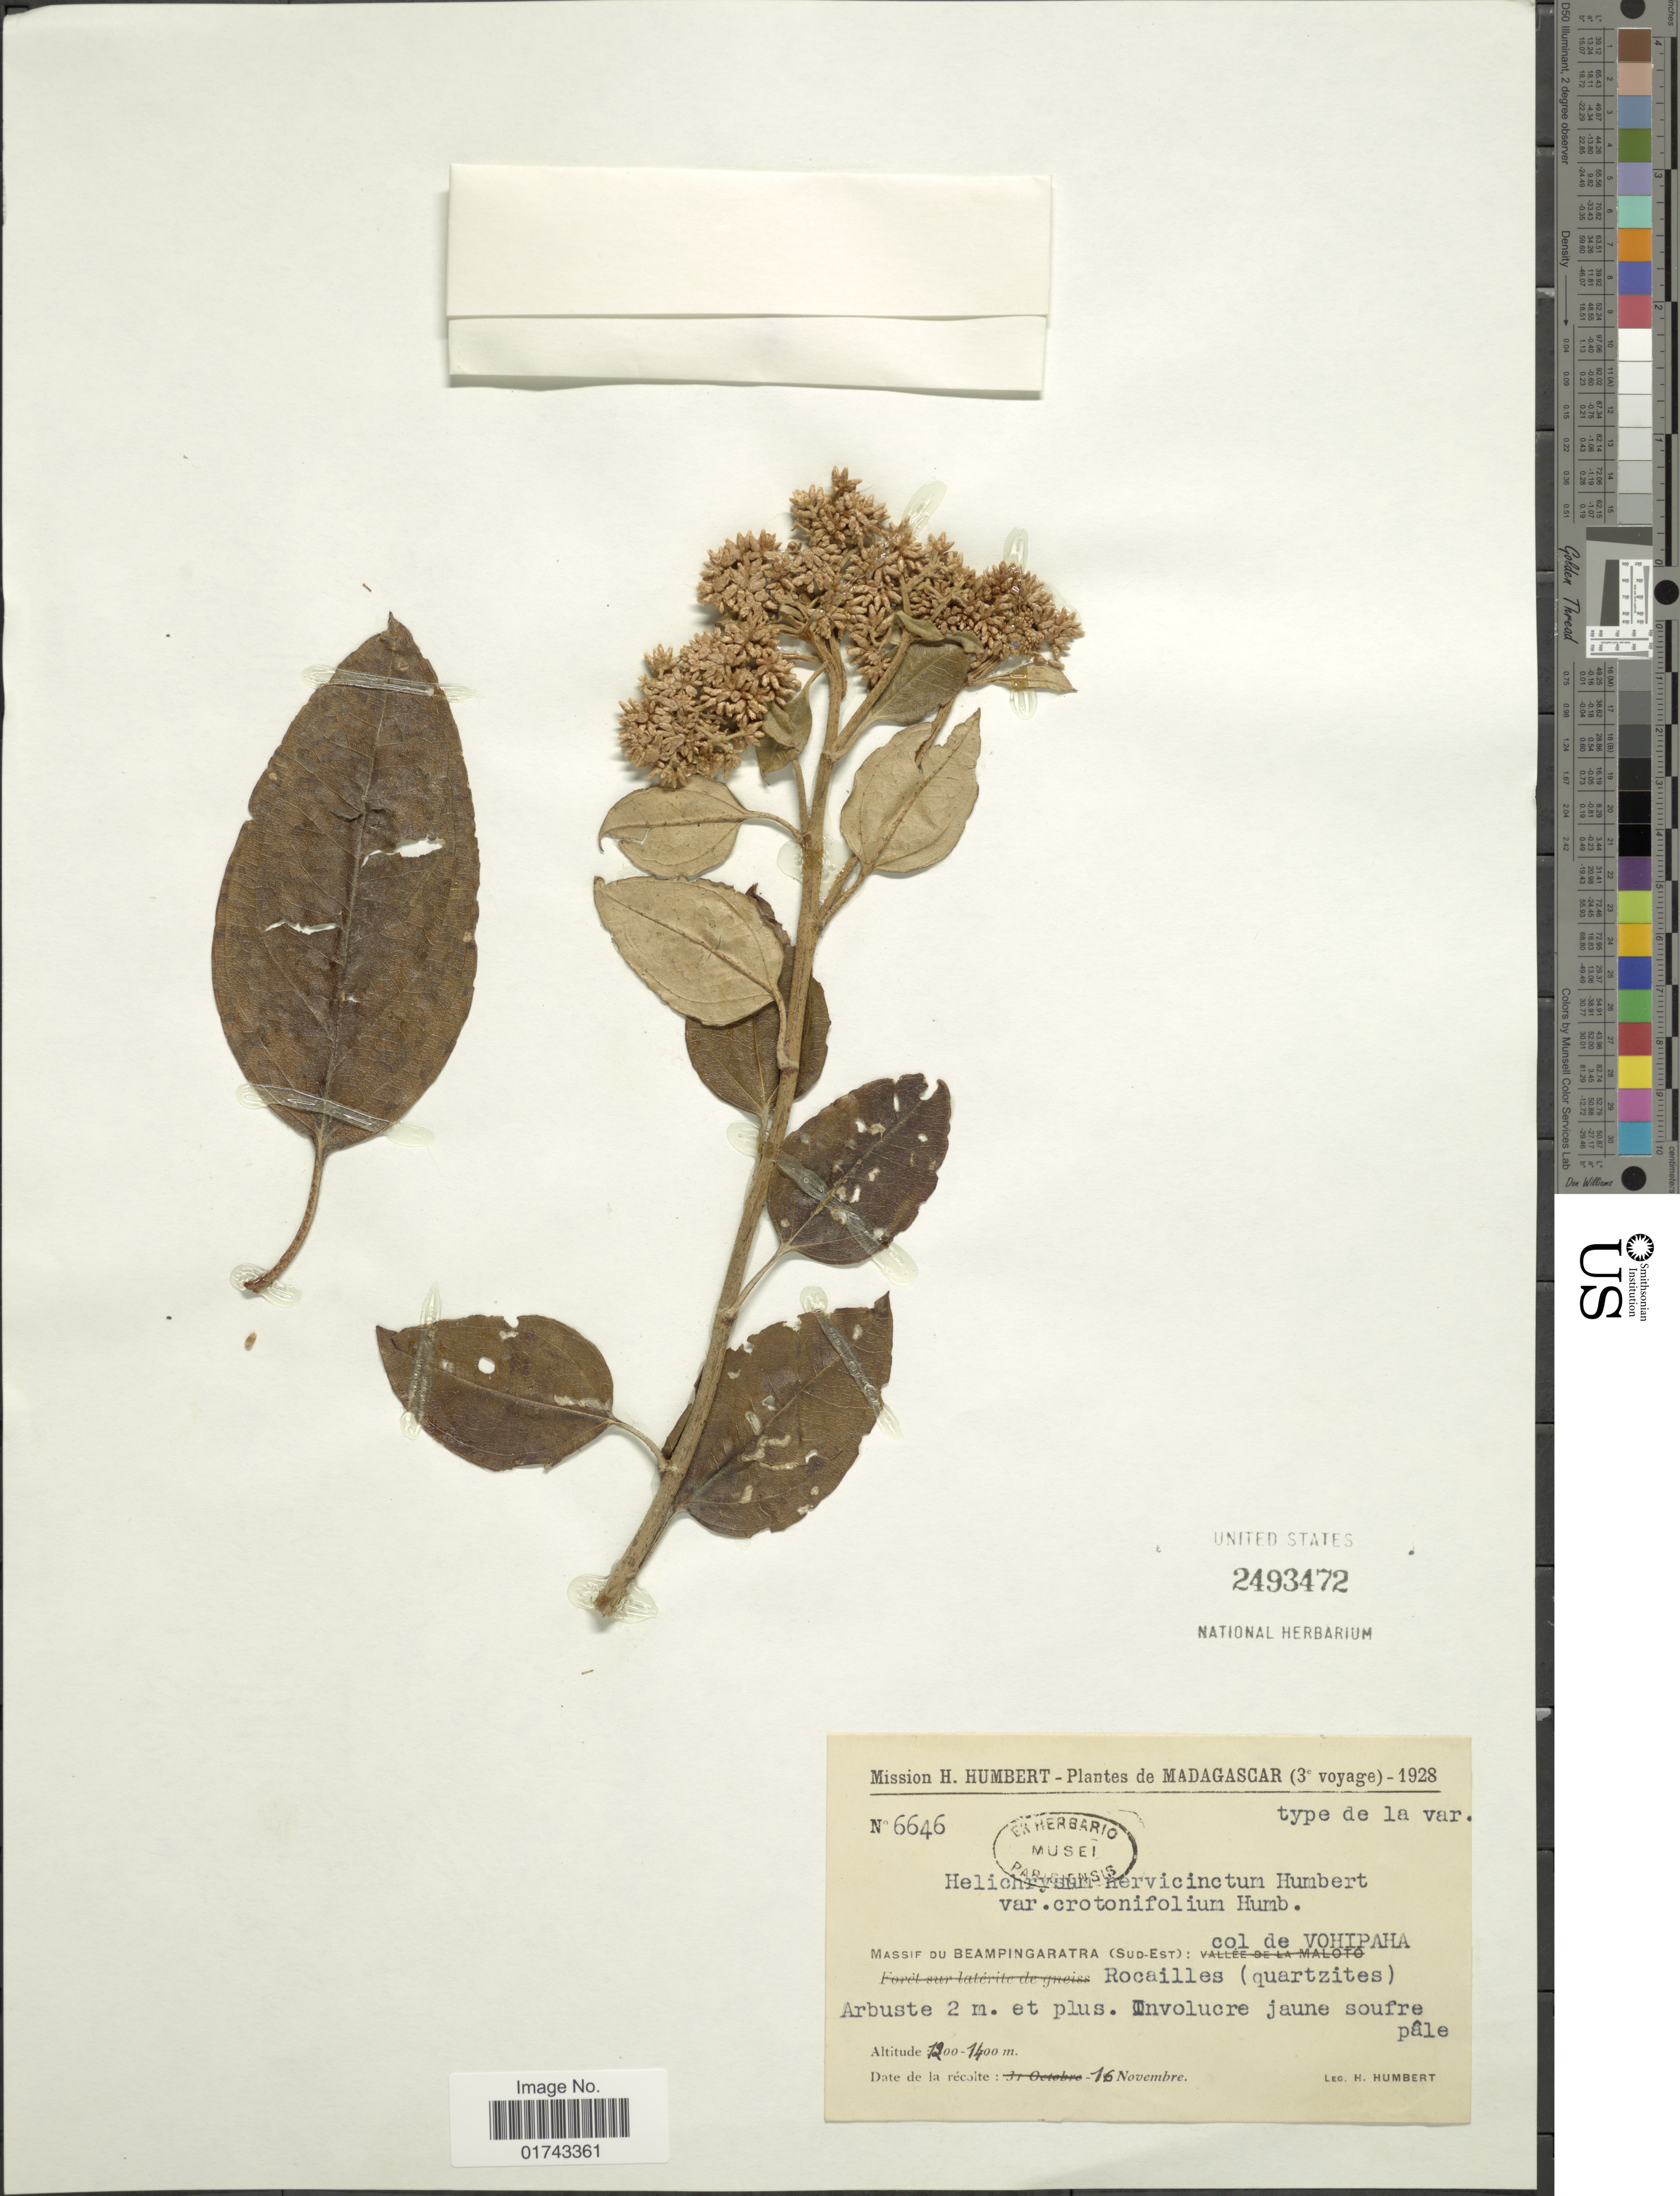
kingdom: Plantae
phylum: Tracheophyta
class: Magnoliopsida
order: Asterales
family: Asteraceae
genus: Helichrysum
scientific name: Helichrysum nervicinctum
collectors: H. Humbert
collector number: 6646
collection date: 1928-11-16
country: Madagascar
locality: Massif du Beampingaratra (Sud-Est: col de Vohipaha Rocailles (quartzites)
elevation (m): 1200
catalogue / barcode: US 2493472